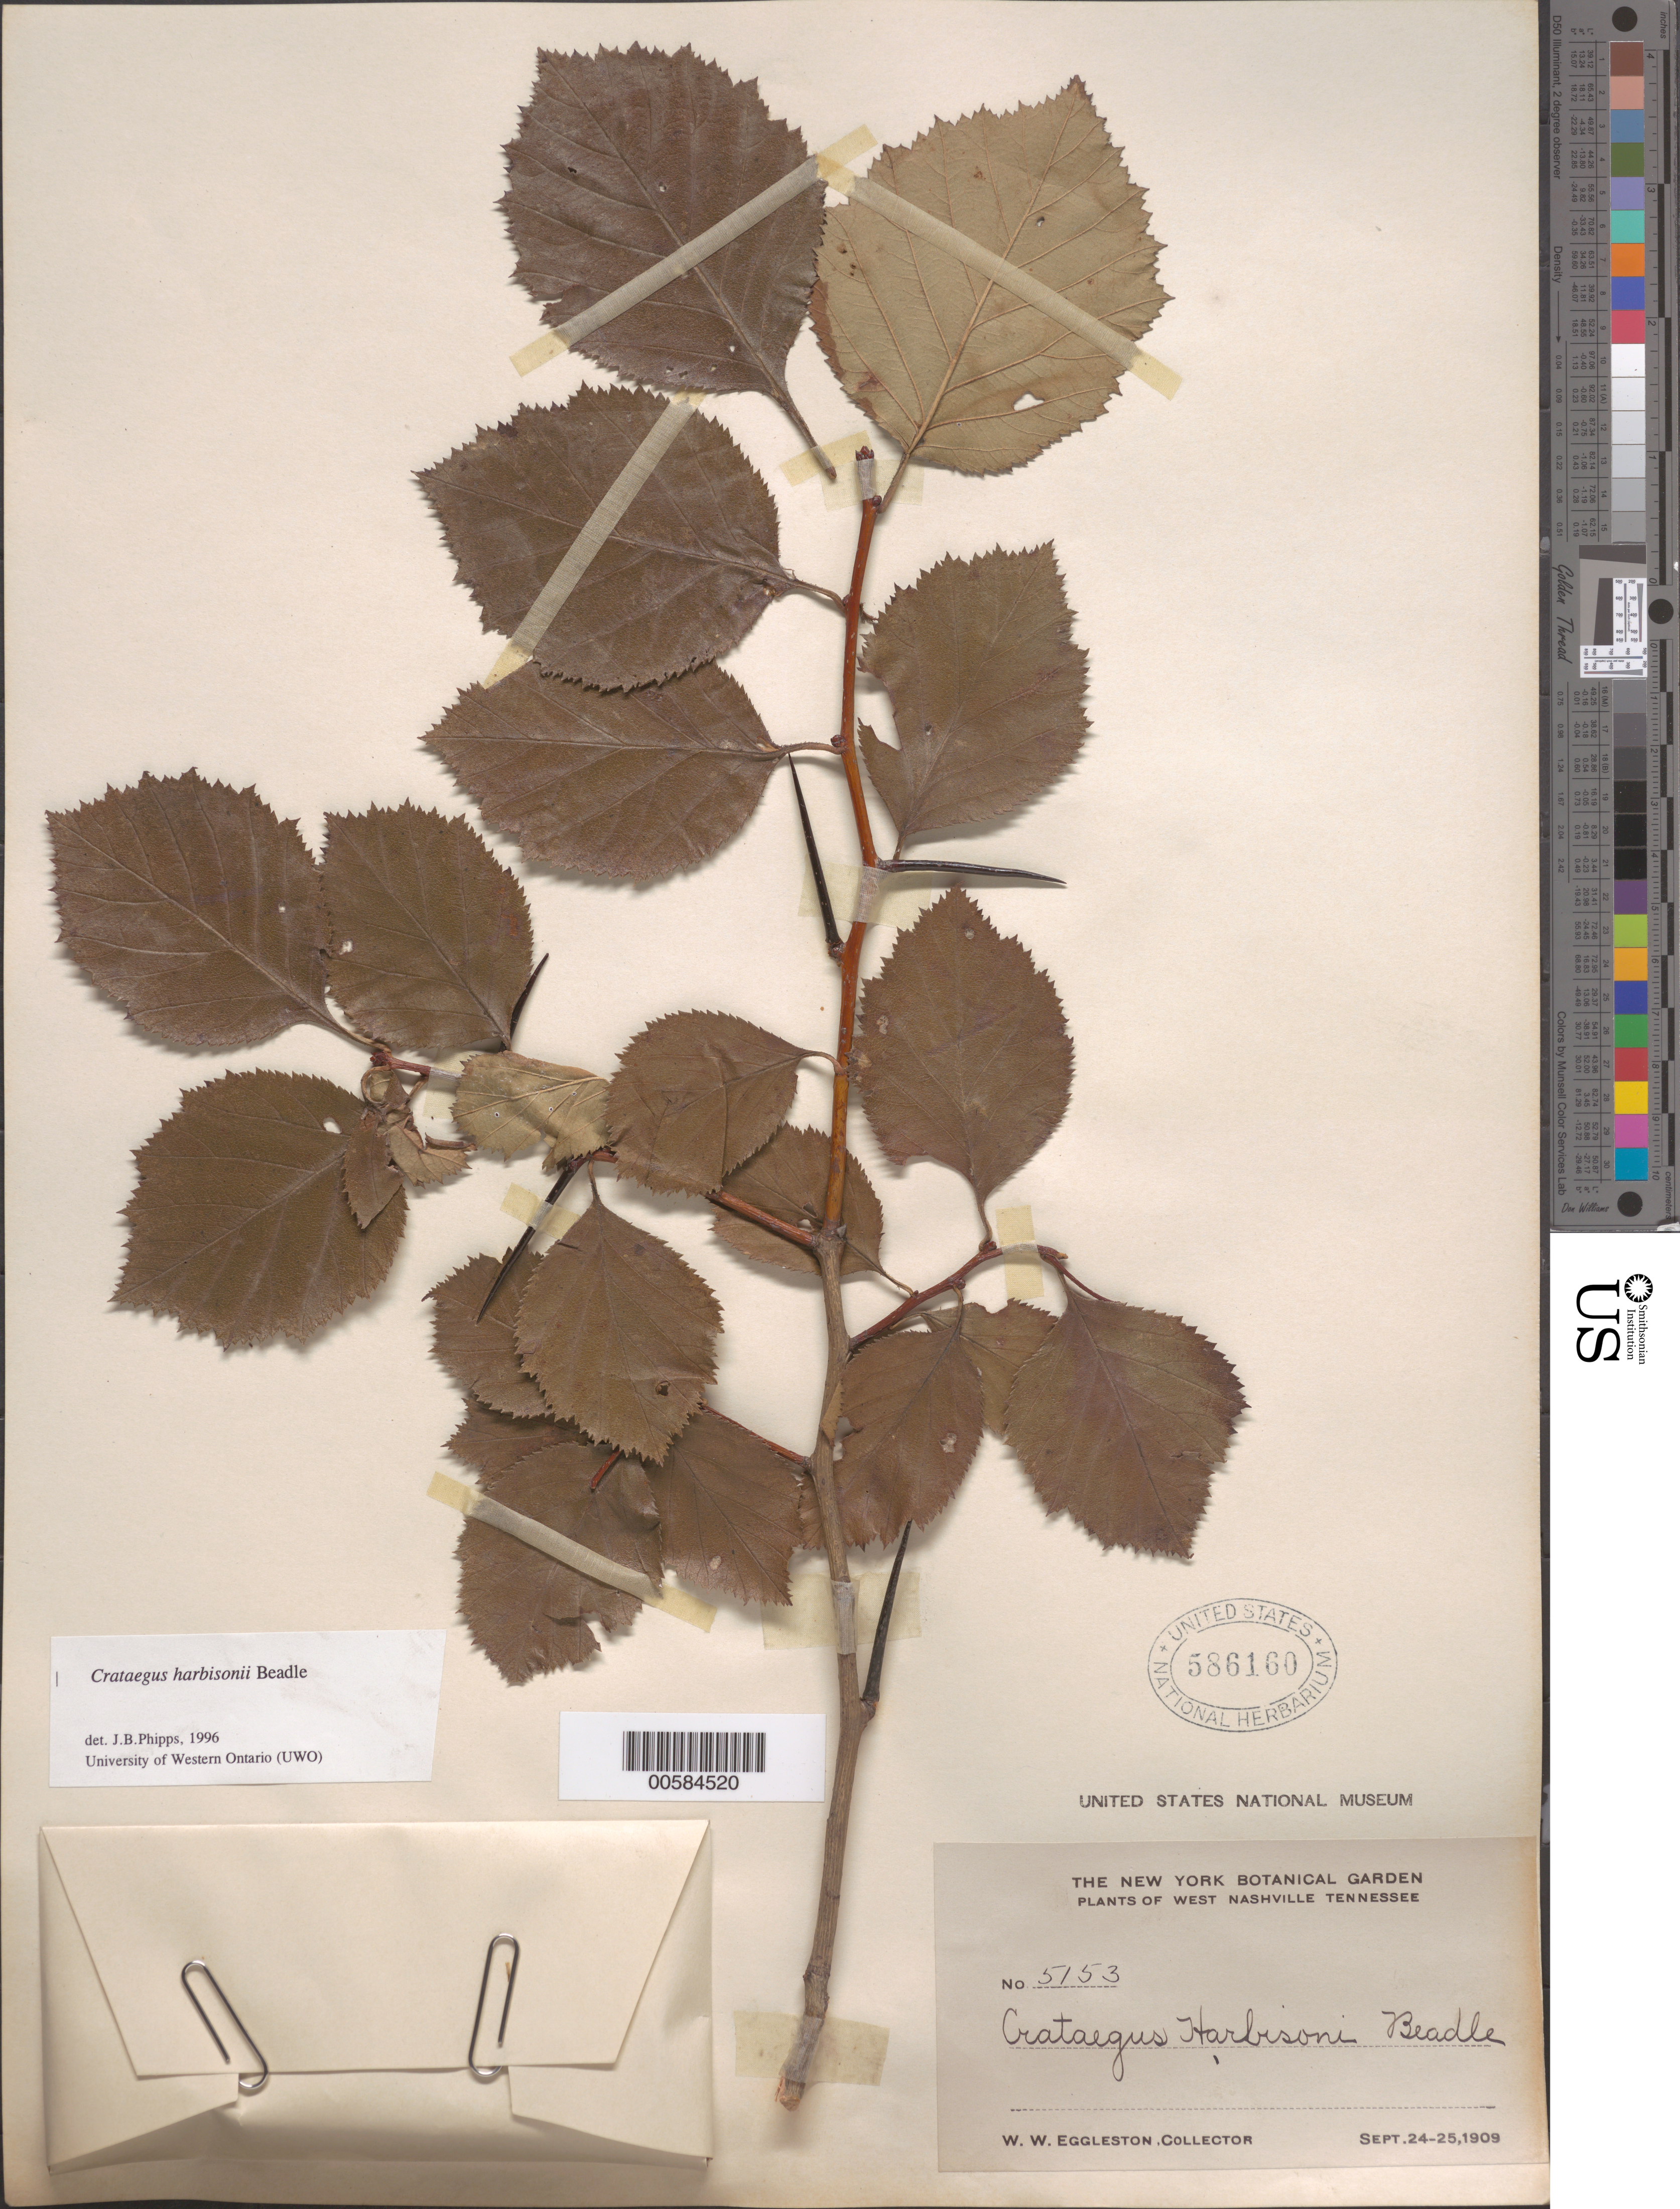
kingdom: Plantae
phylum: Tracheophyta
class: Magnoliopsida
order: Rosales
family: Rosaceae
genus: Crataegus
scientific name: Crataegus harbisoni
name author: Beadle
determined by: Phipps, James B., (UWO), University of Western Ontario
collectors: W. W. Eggleston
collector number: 5153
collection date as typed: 24 Sep 1909 to 25 Sep 1909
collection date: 1909-09-24/1909-09-25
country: United States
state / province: Tennessee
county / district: Davidson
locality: West Nashville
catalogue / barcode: US 586160